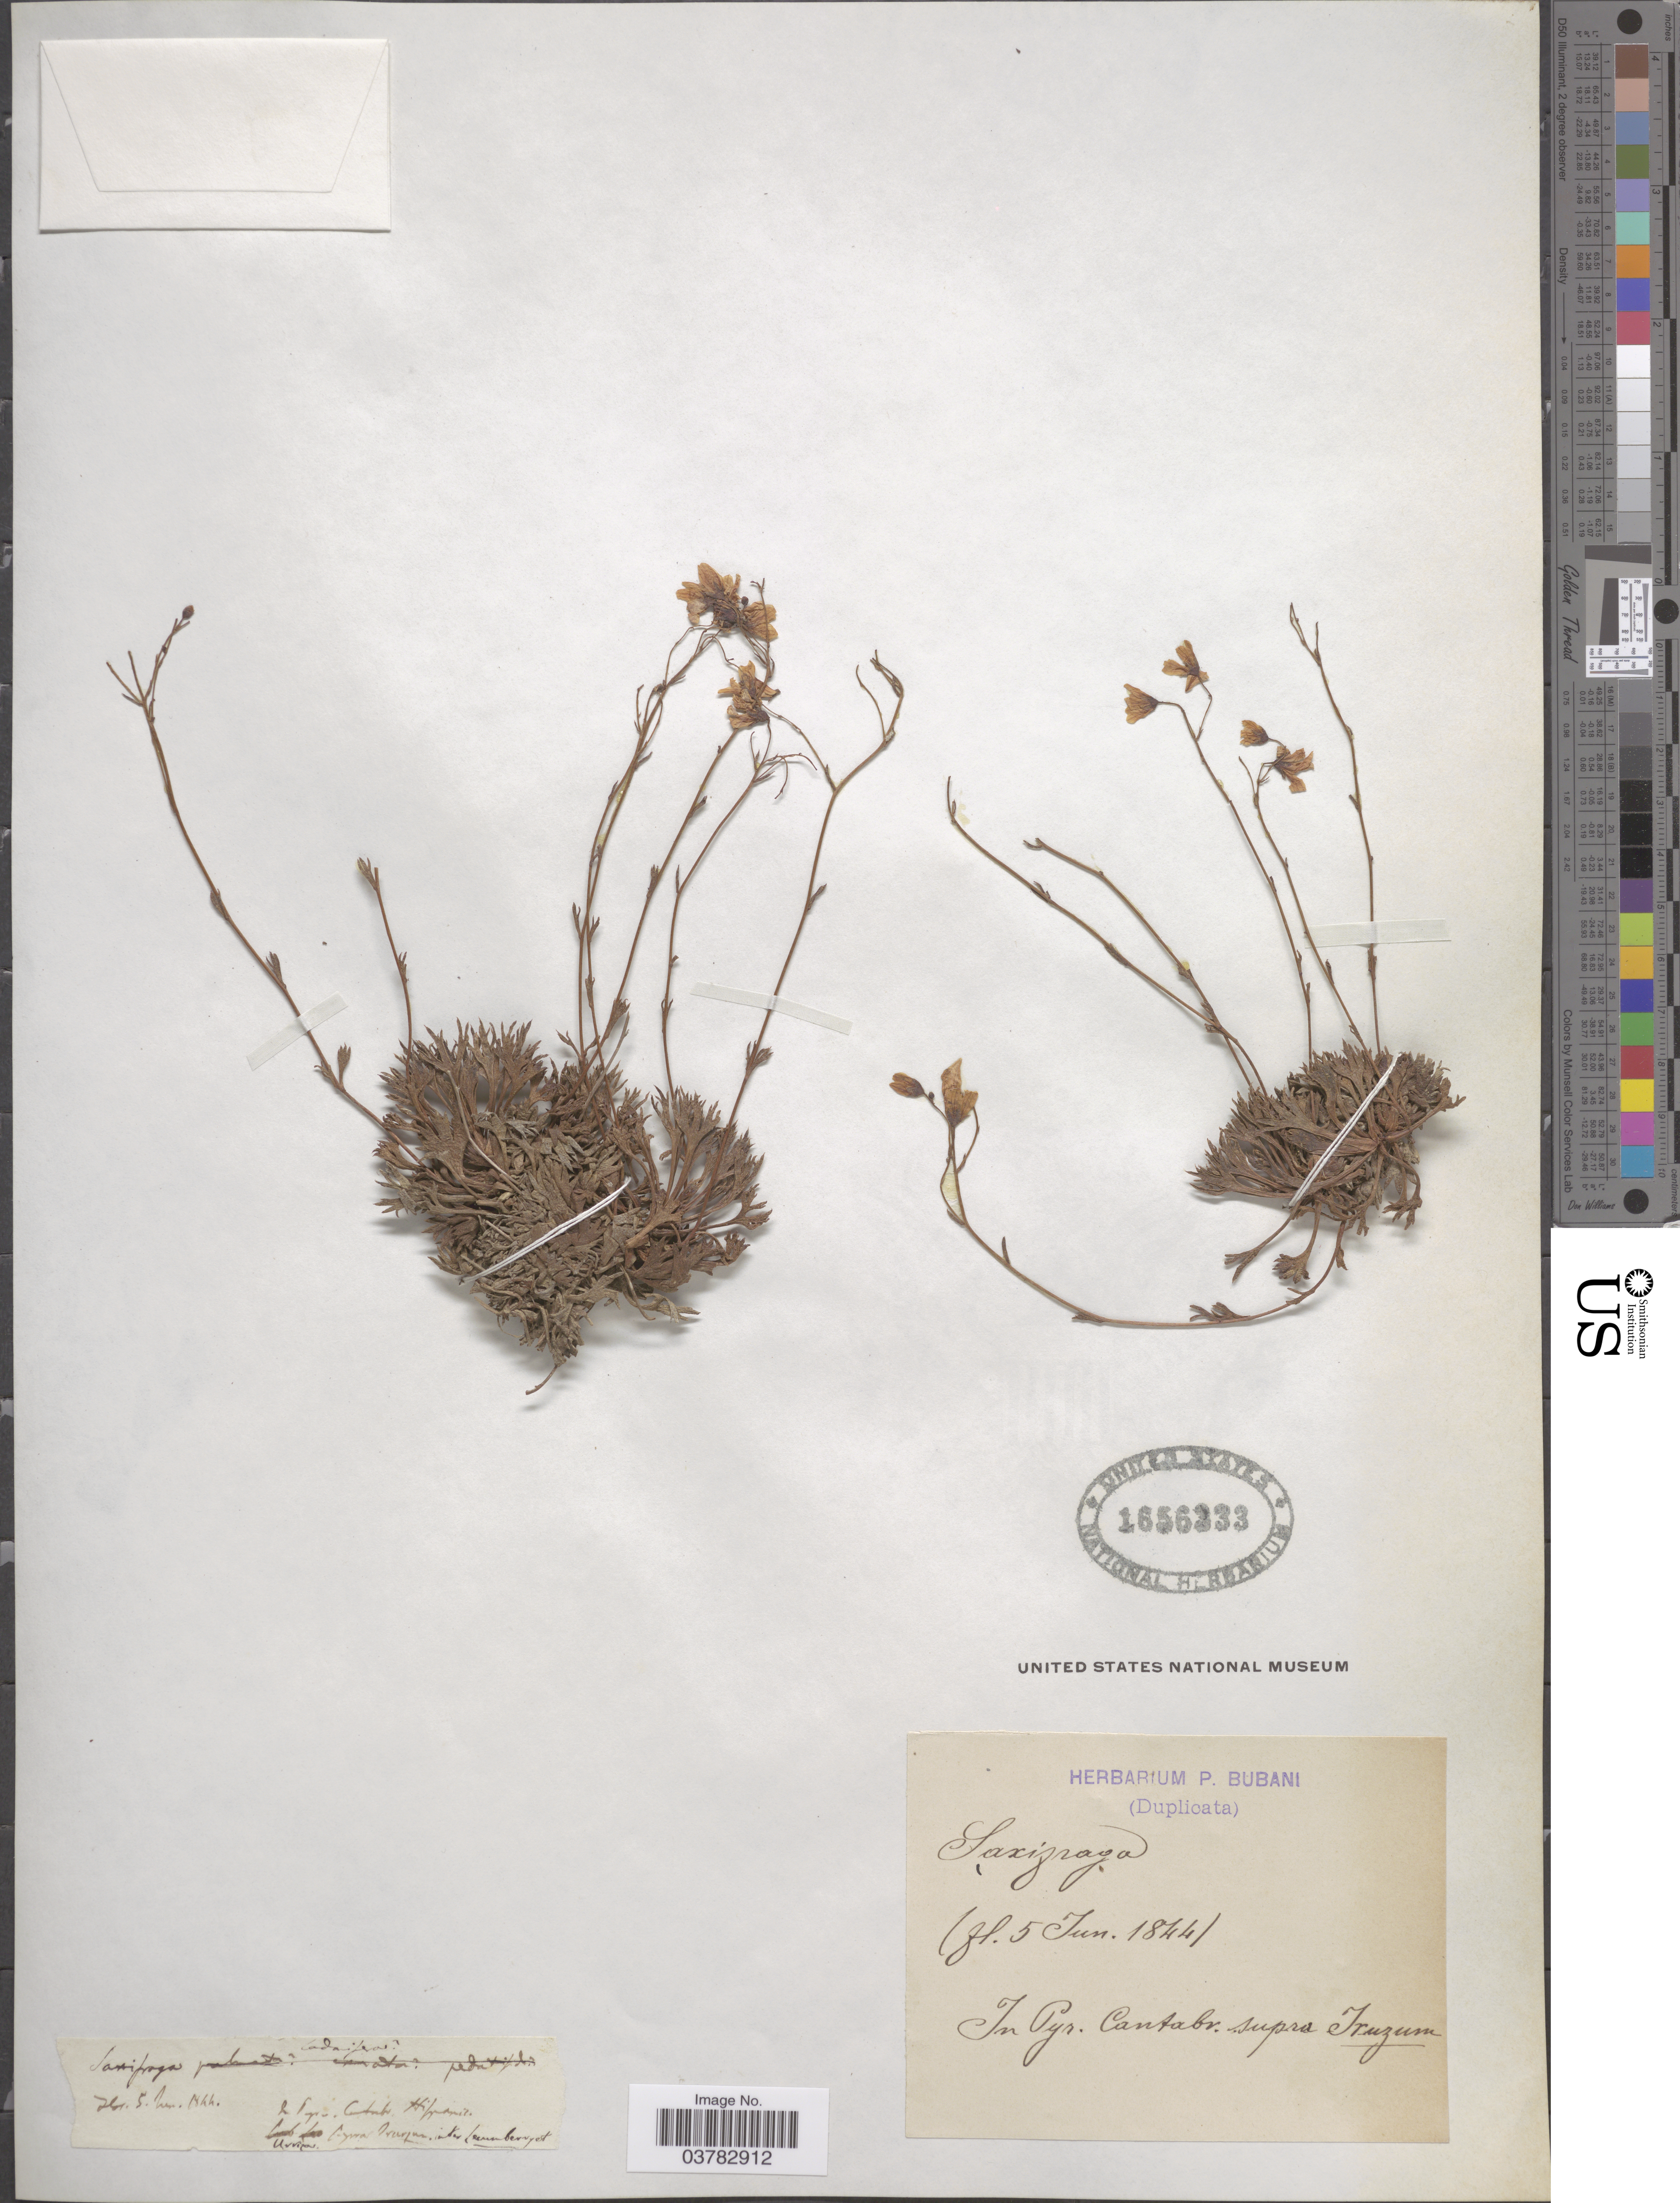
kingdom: Plantae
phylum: Tracheophyta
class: Magnoliopsida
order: Saxifragales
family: Saxifragaceae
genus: Saxifraga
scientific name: Saxifraga sp.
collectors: ex herb. P. Bubani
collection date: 1844-06-05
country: Spain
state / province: Cantabria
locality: In Pyr. Cantabr. supra Iruzum.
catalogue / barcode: US 1656333